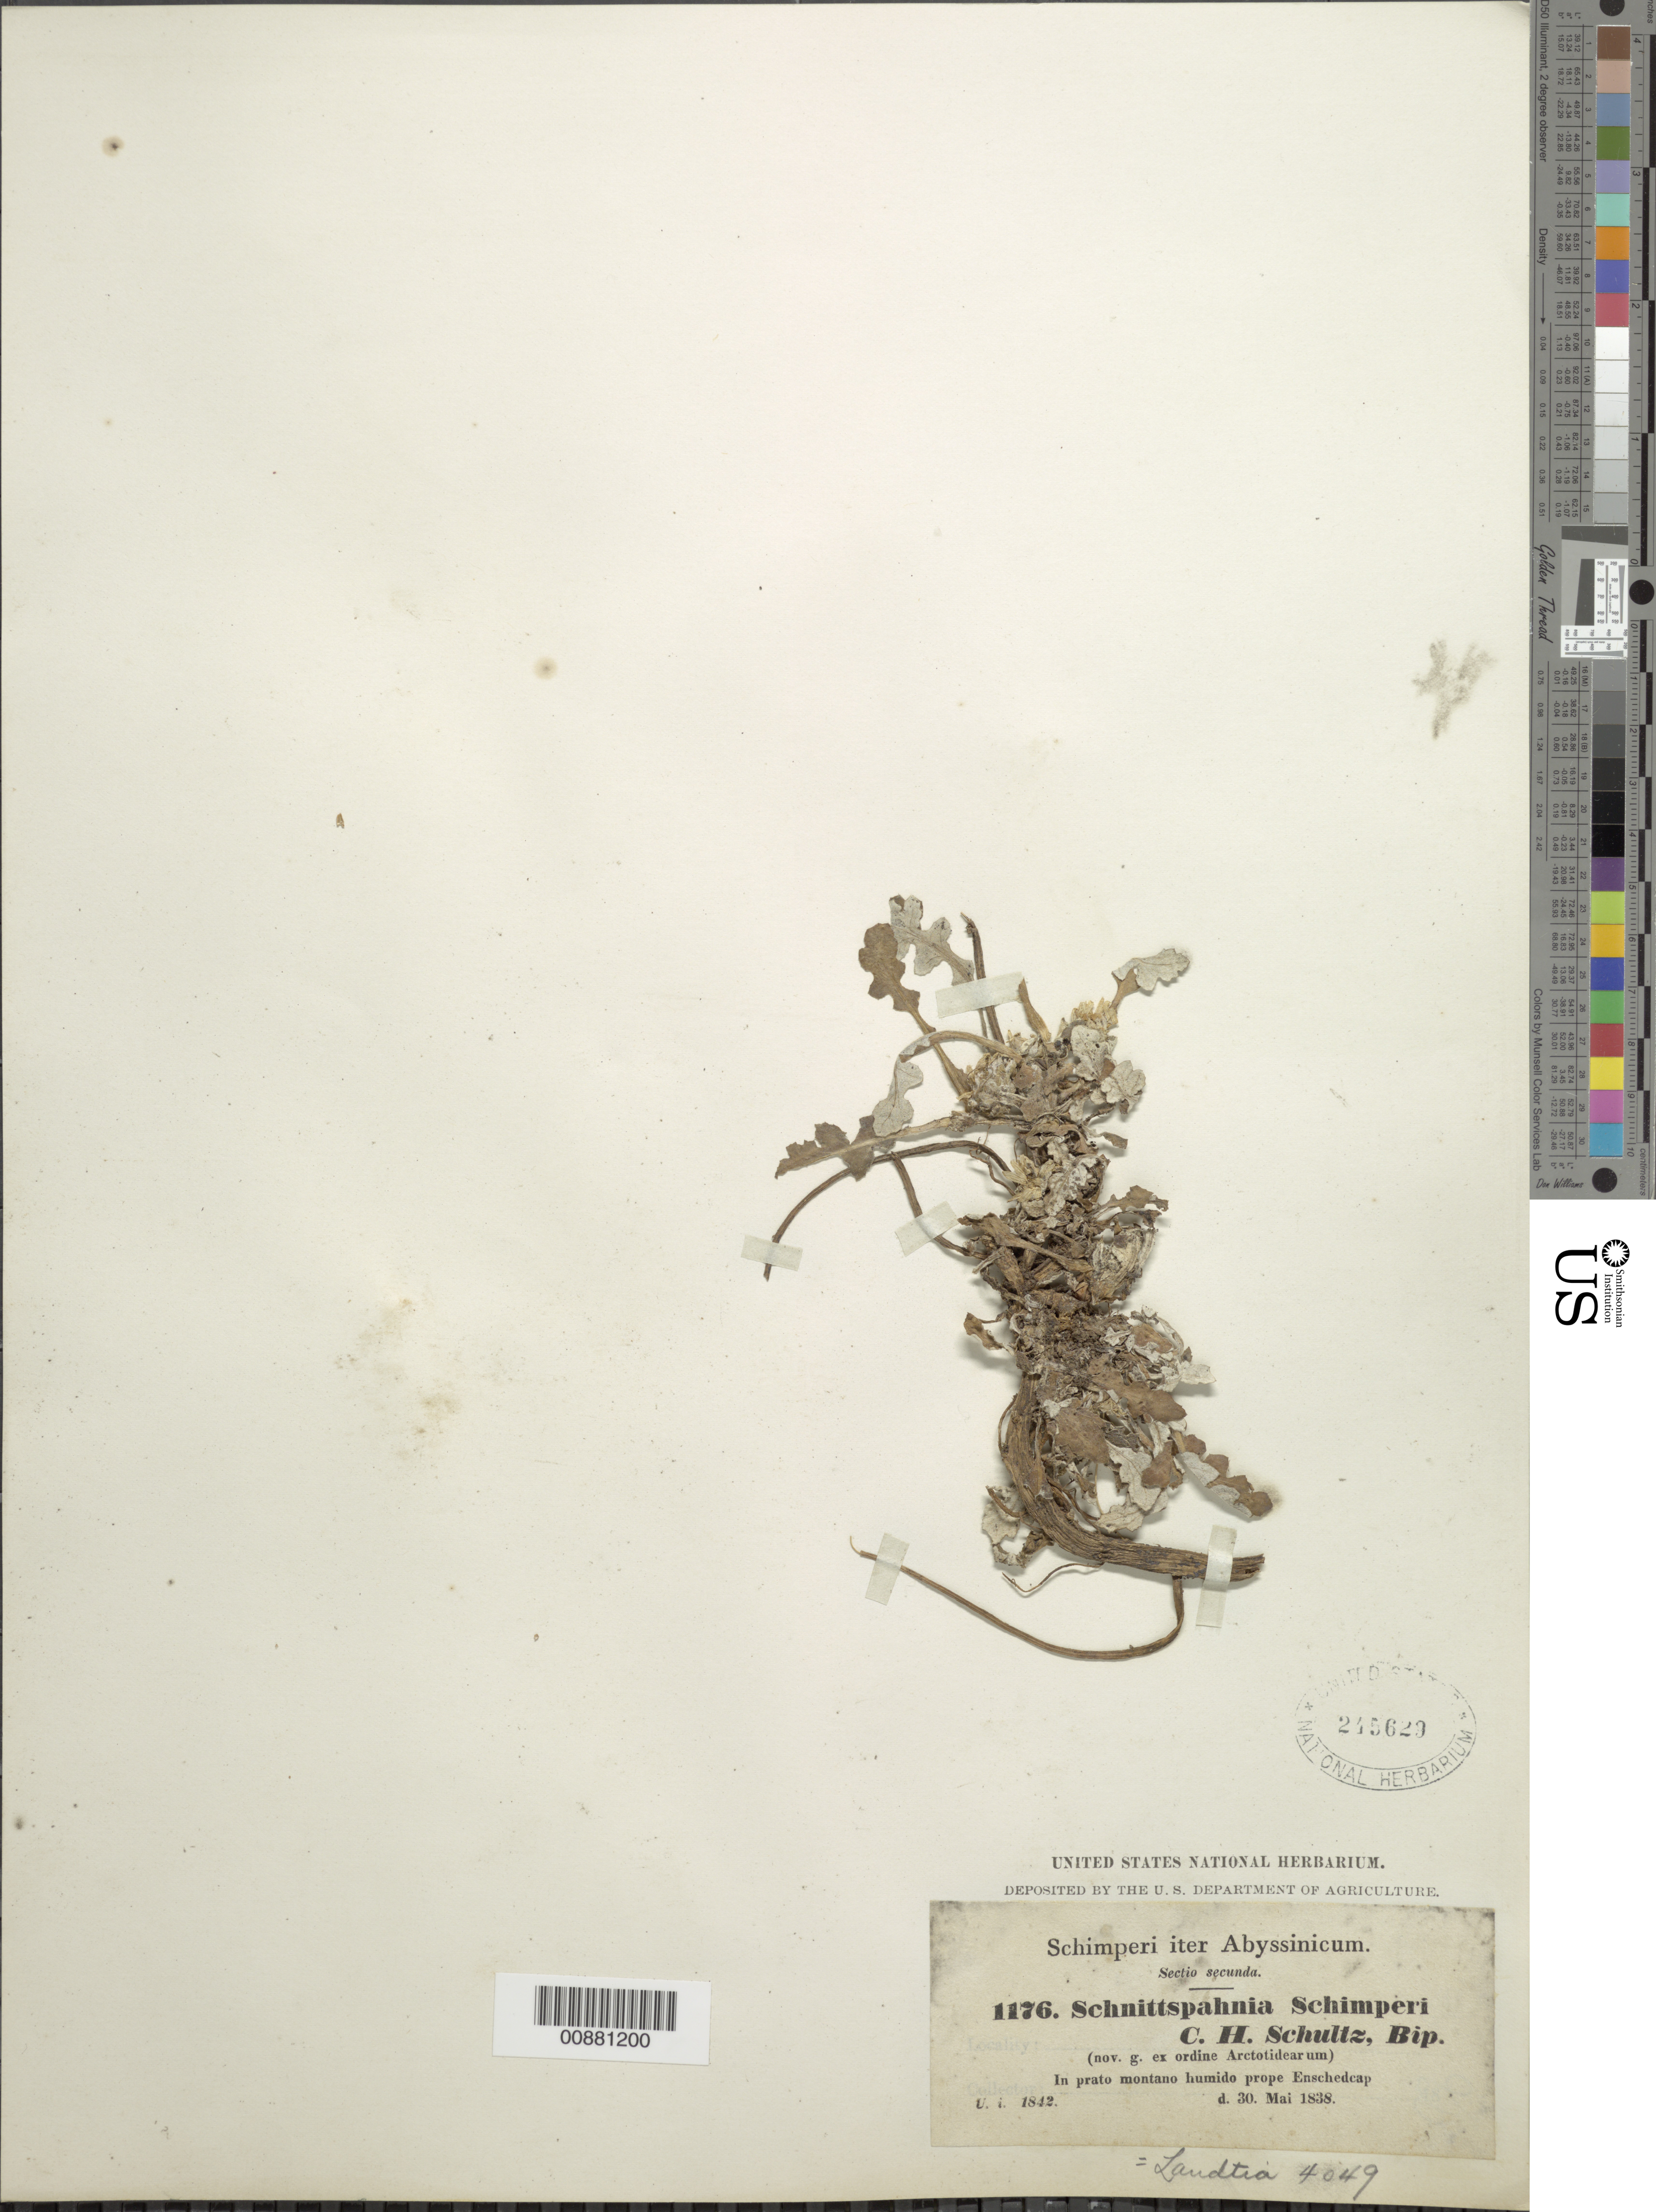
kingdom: Plantae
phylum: Tracheophyta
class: Magnoliopsida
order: Asterales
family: Asteraceae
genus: Haplocarpha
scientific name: Haplocarpha schimperi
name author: (Sch. Bip.) Beauverd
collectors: C. H. Schultz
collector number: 1176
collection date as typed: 30 May 1838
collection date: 1838-05-30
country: Ethiopia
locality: Enschedcap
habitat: Prato montano humido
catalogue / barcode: US 245629